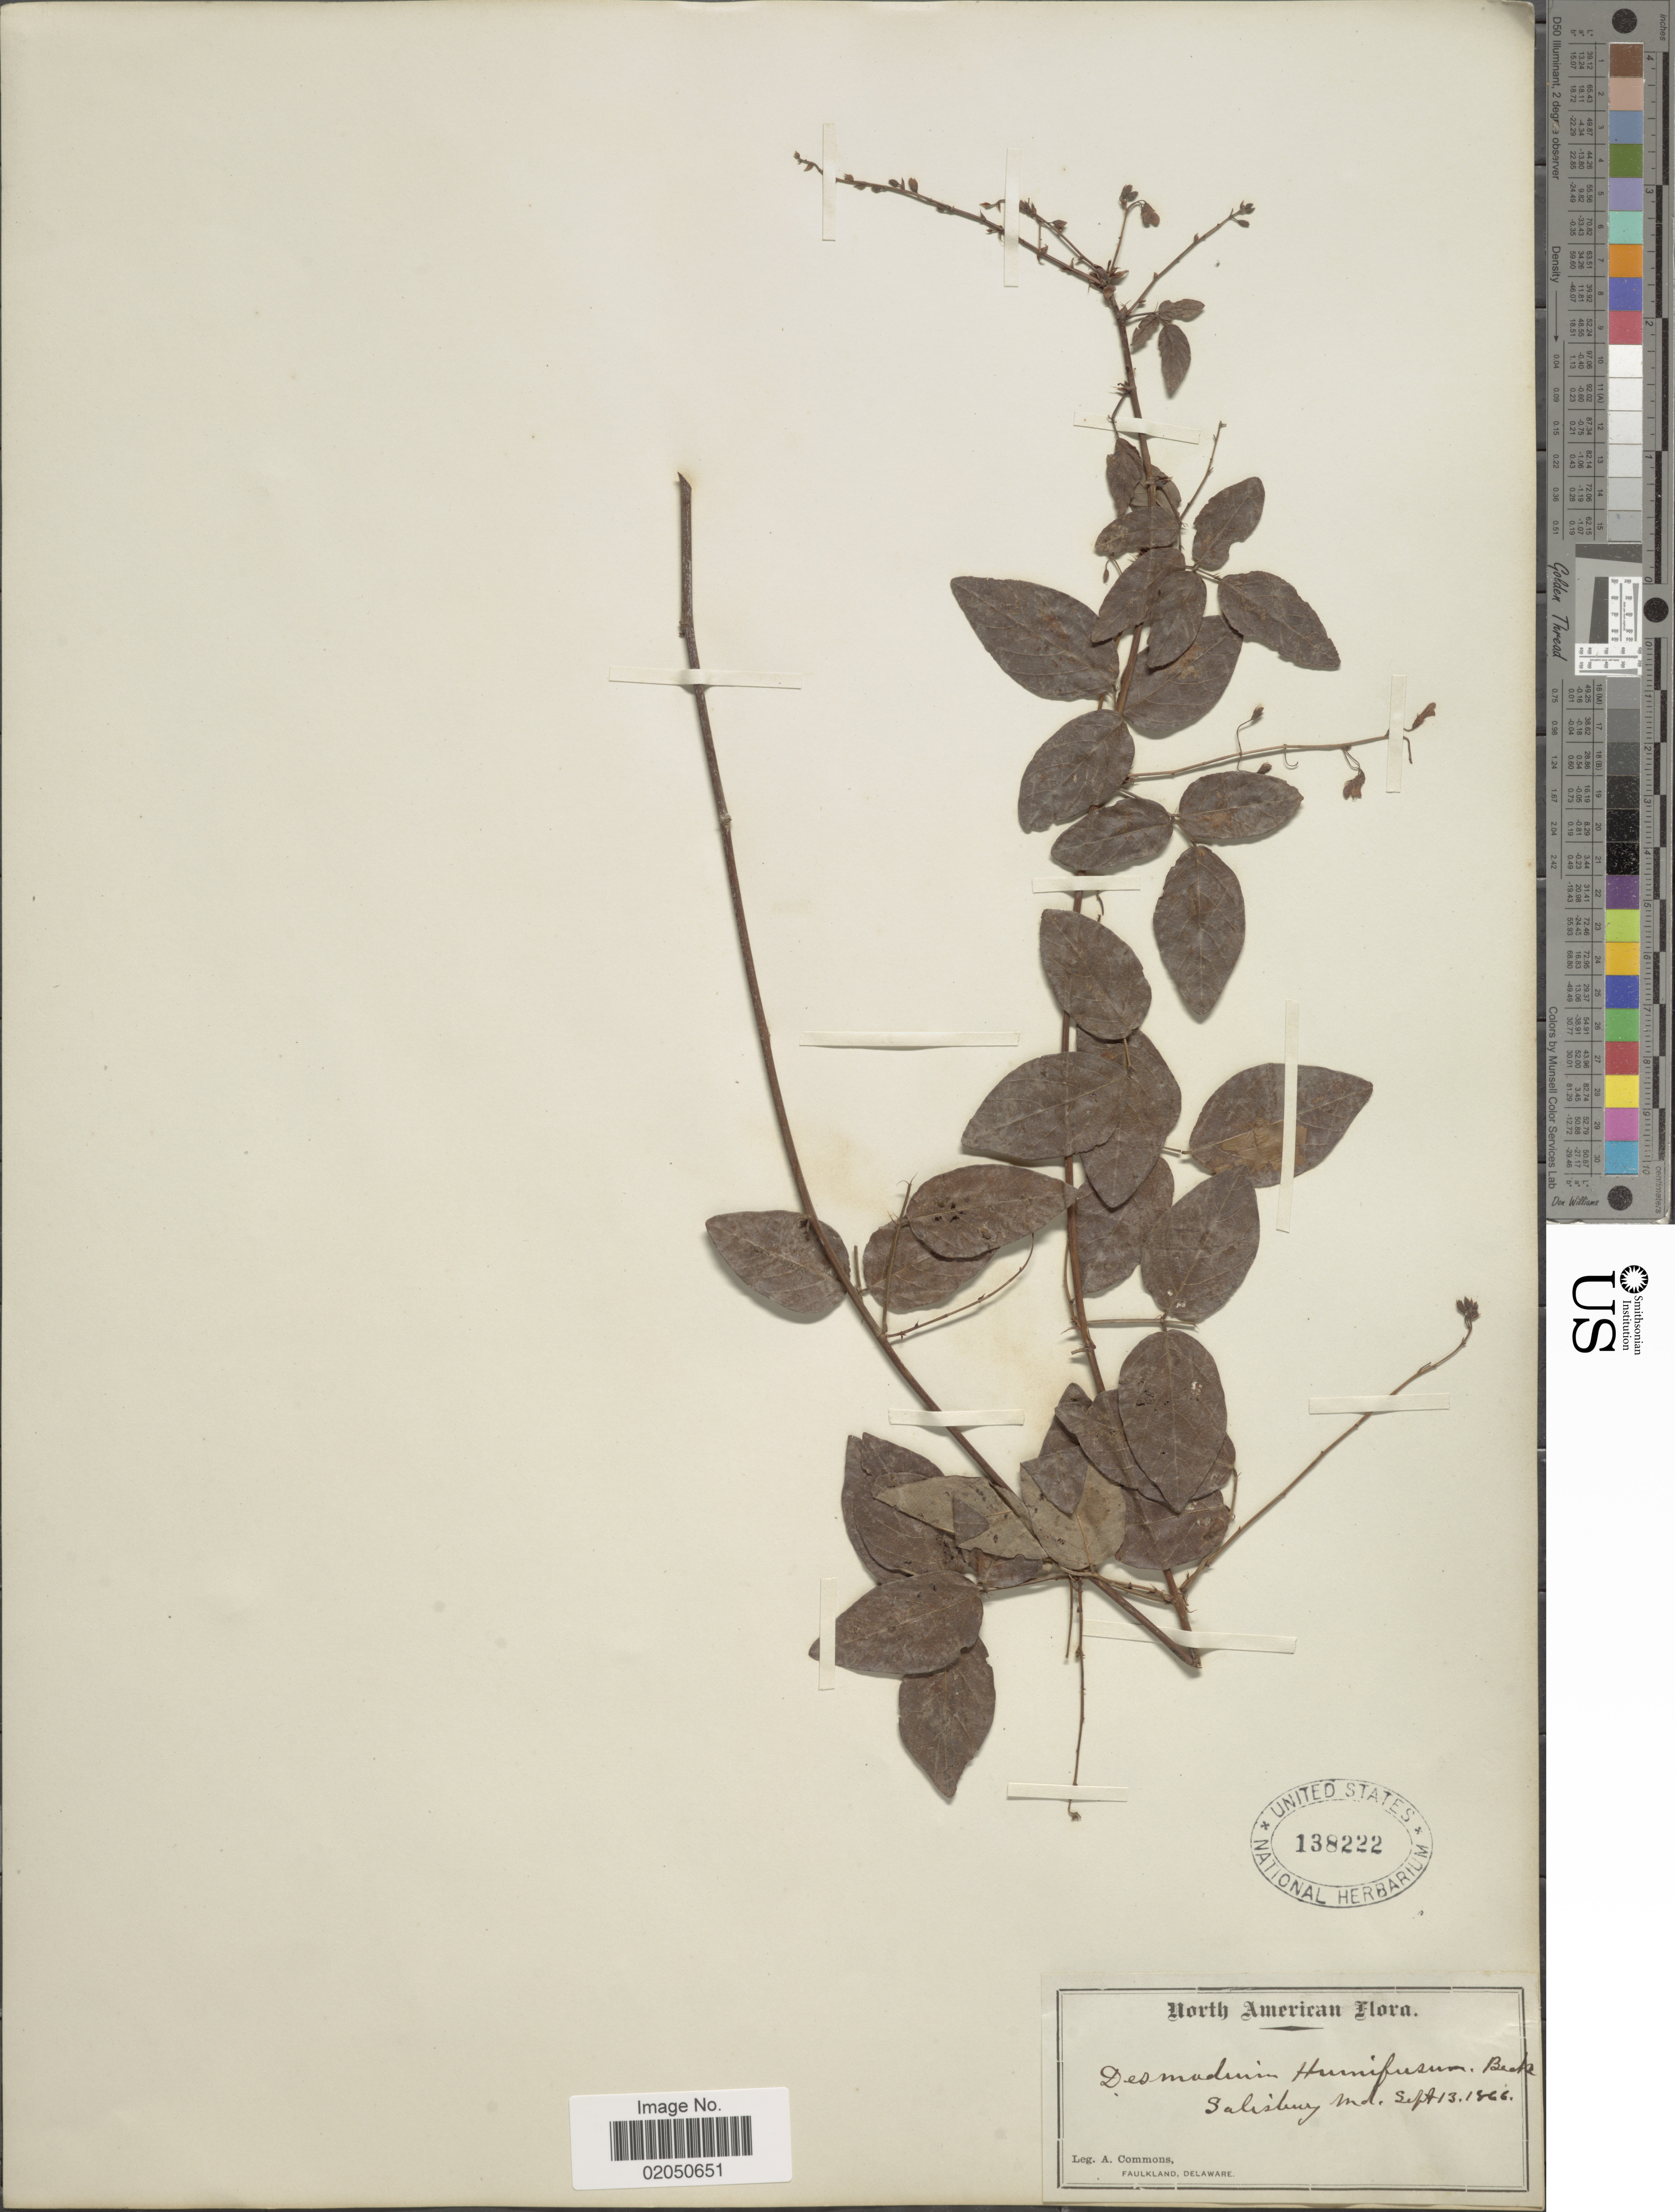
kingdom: Plantae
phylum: Tracheophyta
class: Magnoliopsida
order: Fabales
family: Fabaceae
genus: Desmodium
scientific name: Desmodium glabellum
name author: (Michx.) DC.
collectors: A. Commons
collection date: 1866-09-13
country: United States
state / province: Maryland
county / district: Wicomico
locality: Salisburg, Md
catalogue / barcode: US 138222